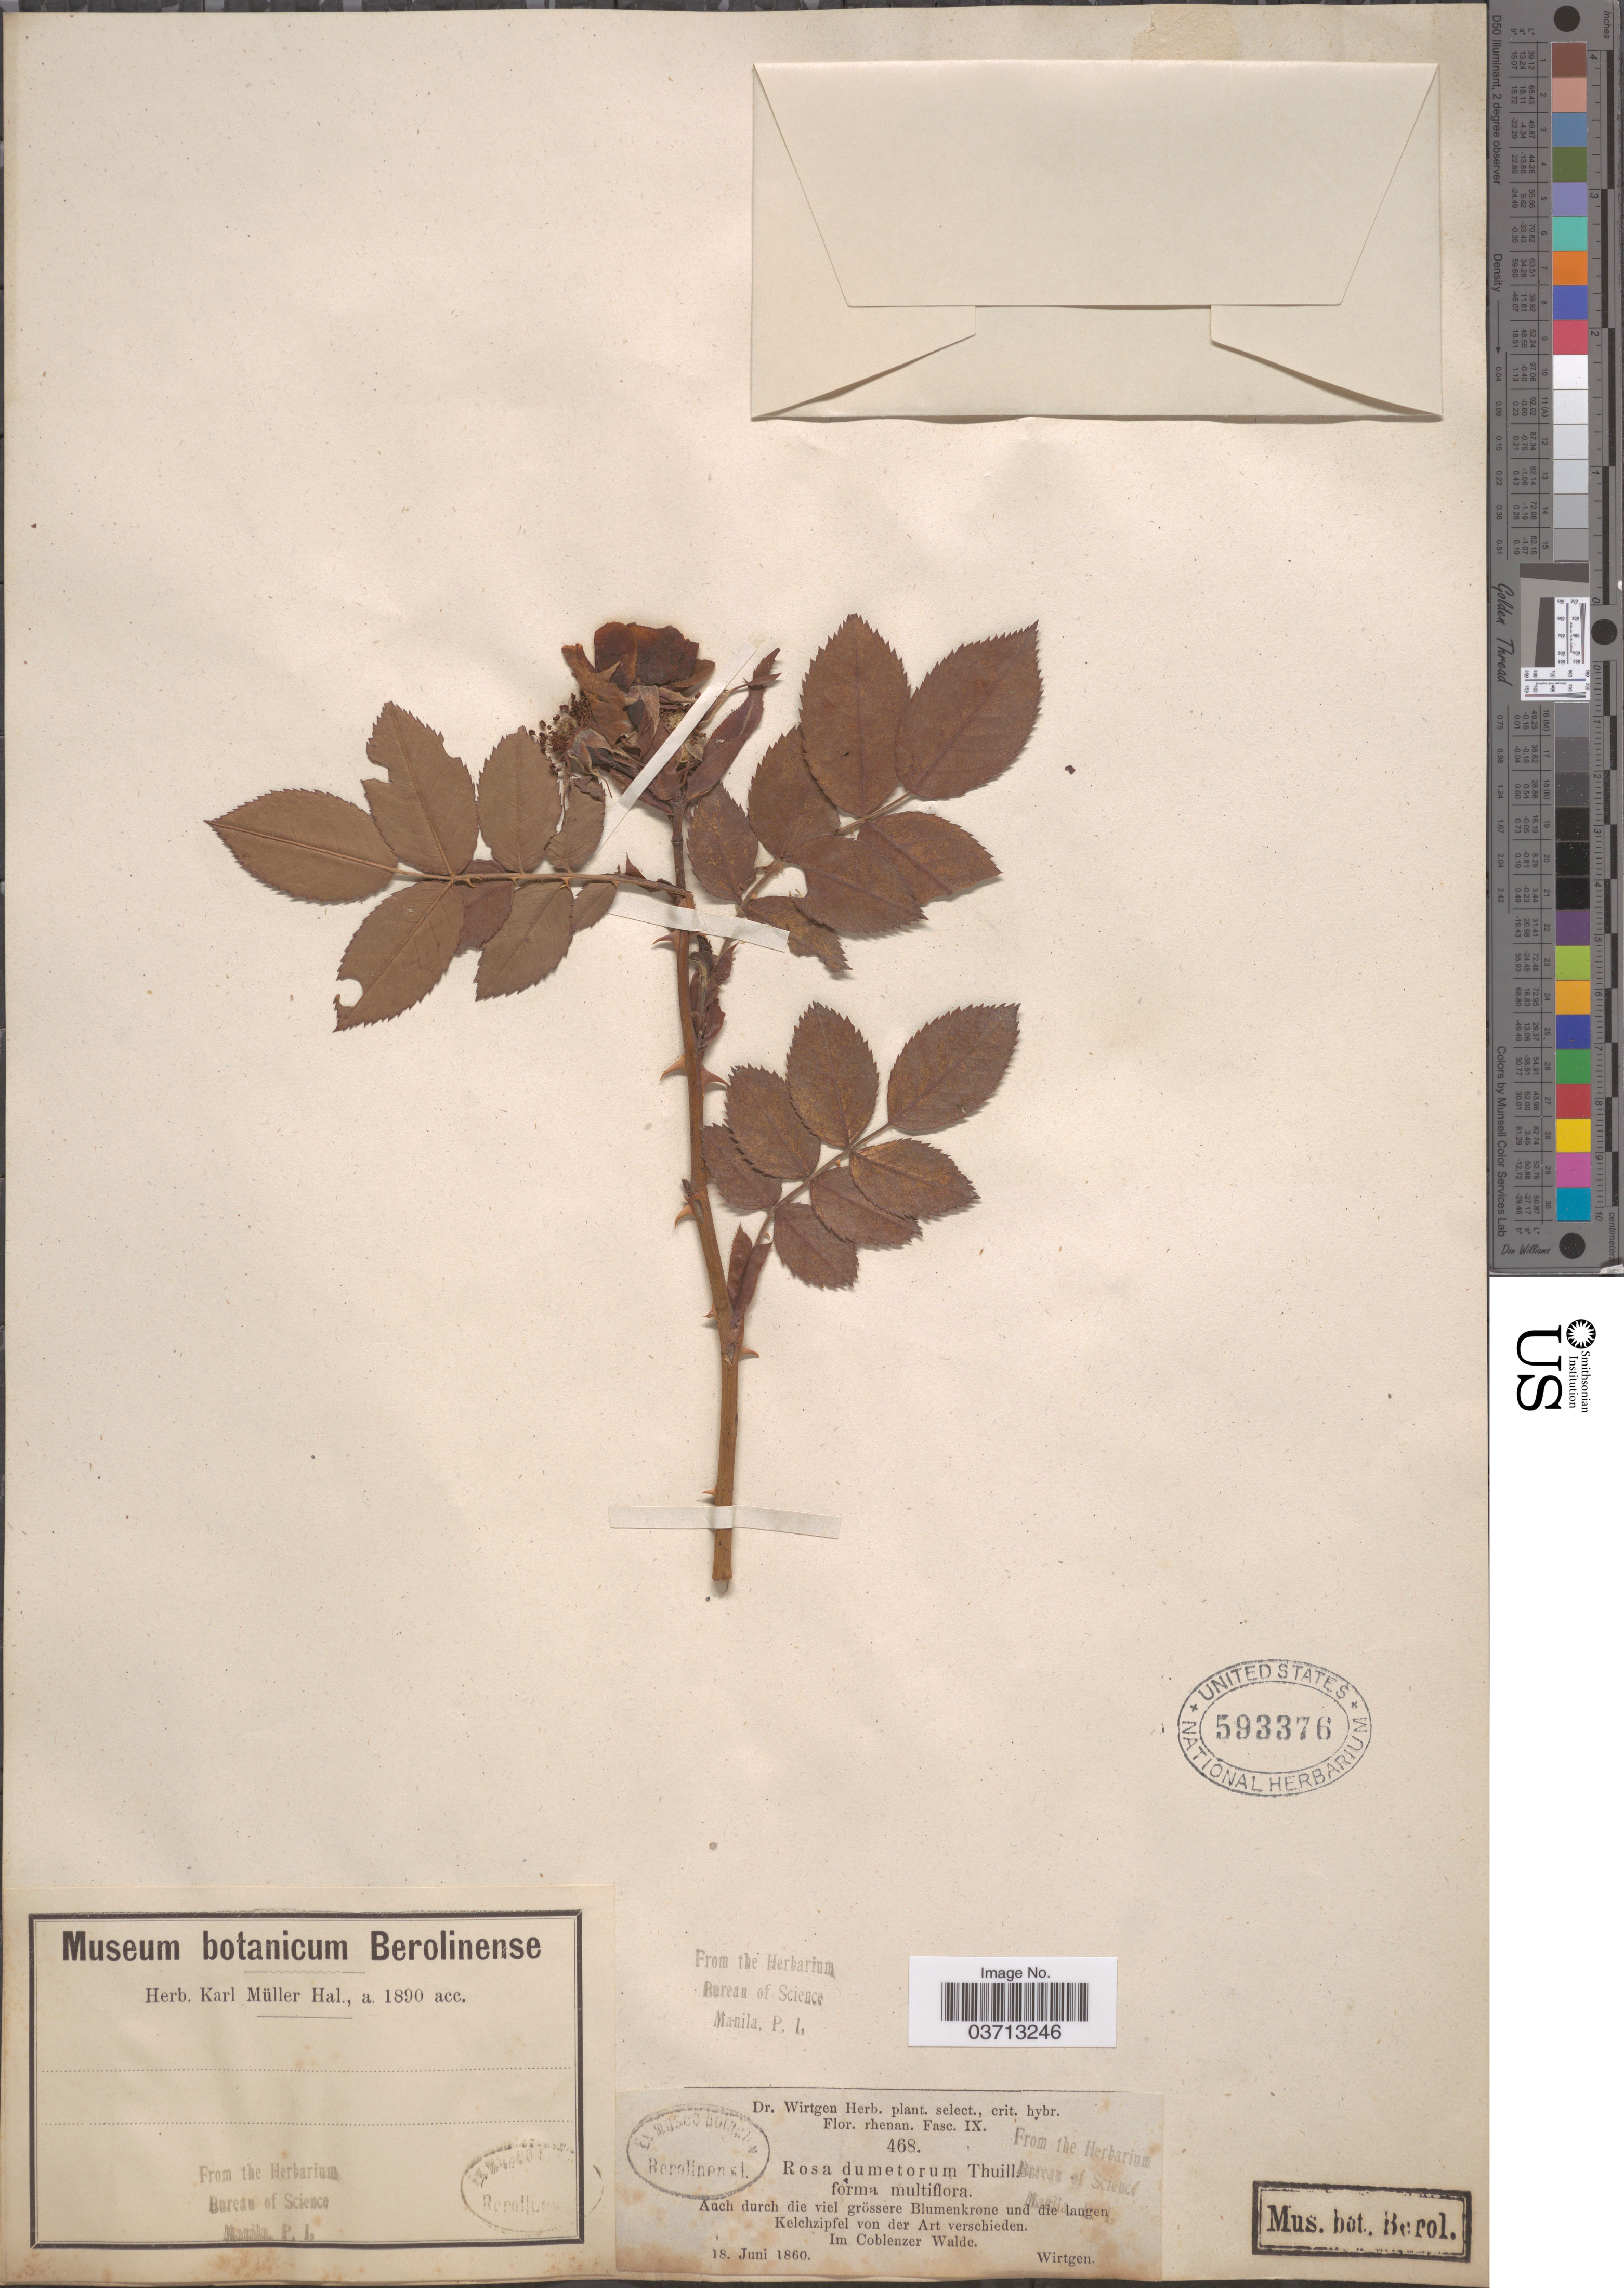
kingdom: Plantae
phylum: Tracheophyta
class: Magnoliopsida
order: Rosales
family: Rosaceae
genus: Rosa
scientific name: Rosa dumetorum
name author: Lange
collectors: Wirtgen, --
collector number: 468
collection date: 1860-06-18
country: Germany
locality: Auch durch die viel grössere Blumenkrone und die langen Kelchzipfel von der Art verschieden. Im Coblenzer Walde.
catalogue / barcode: US 593376